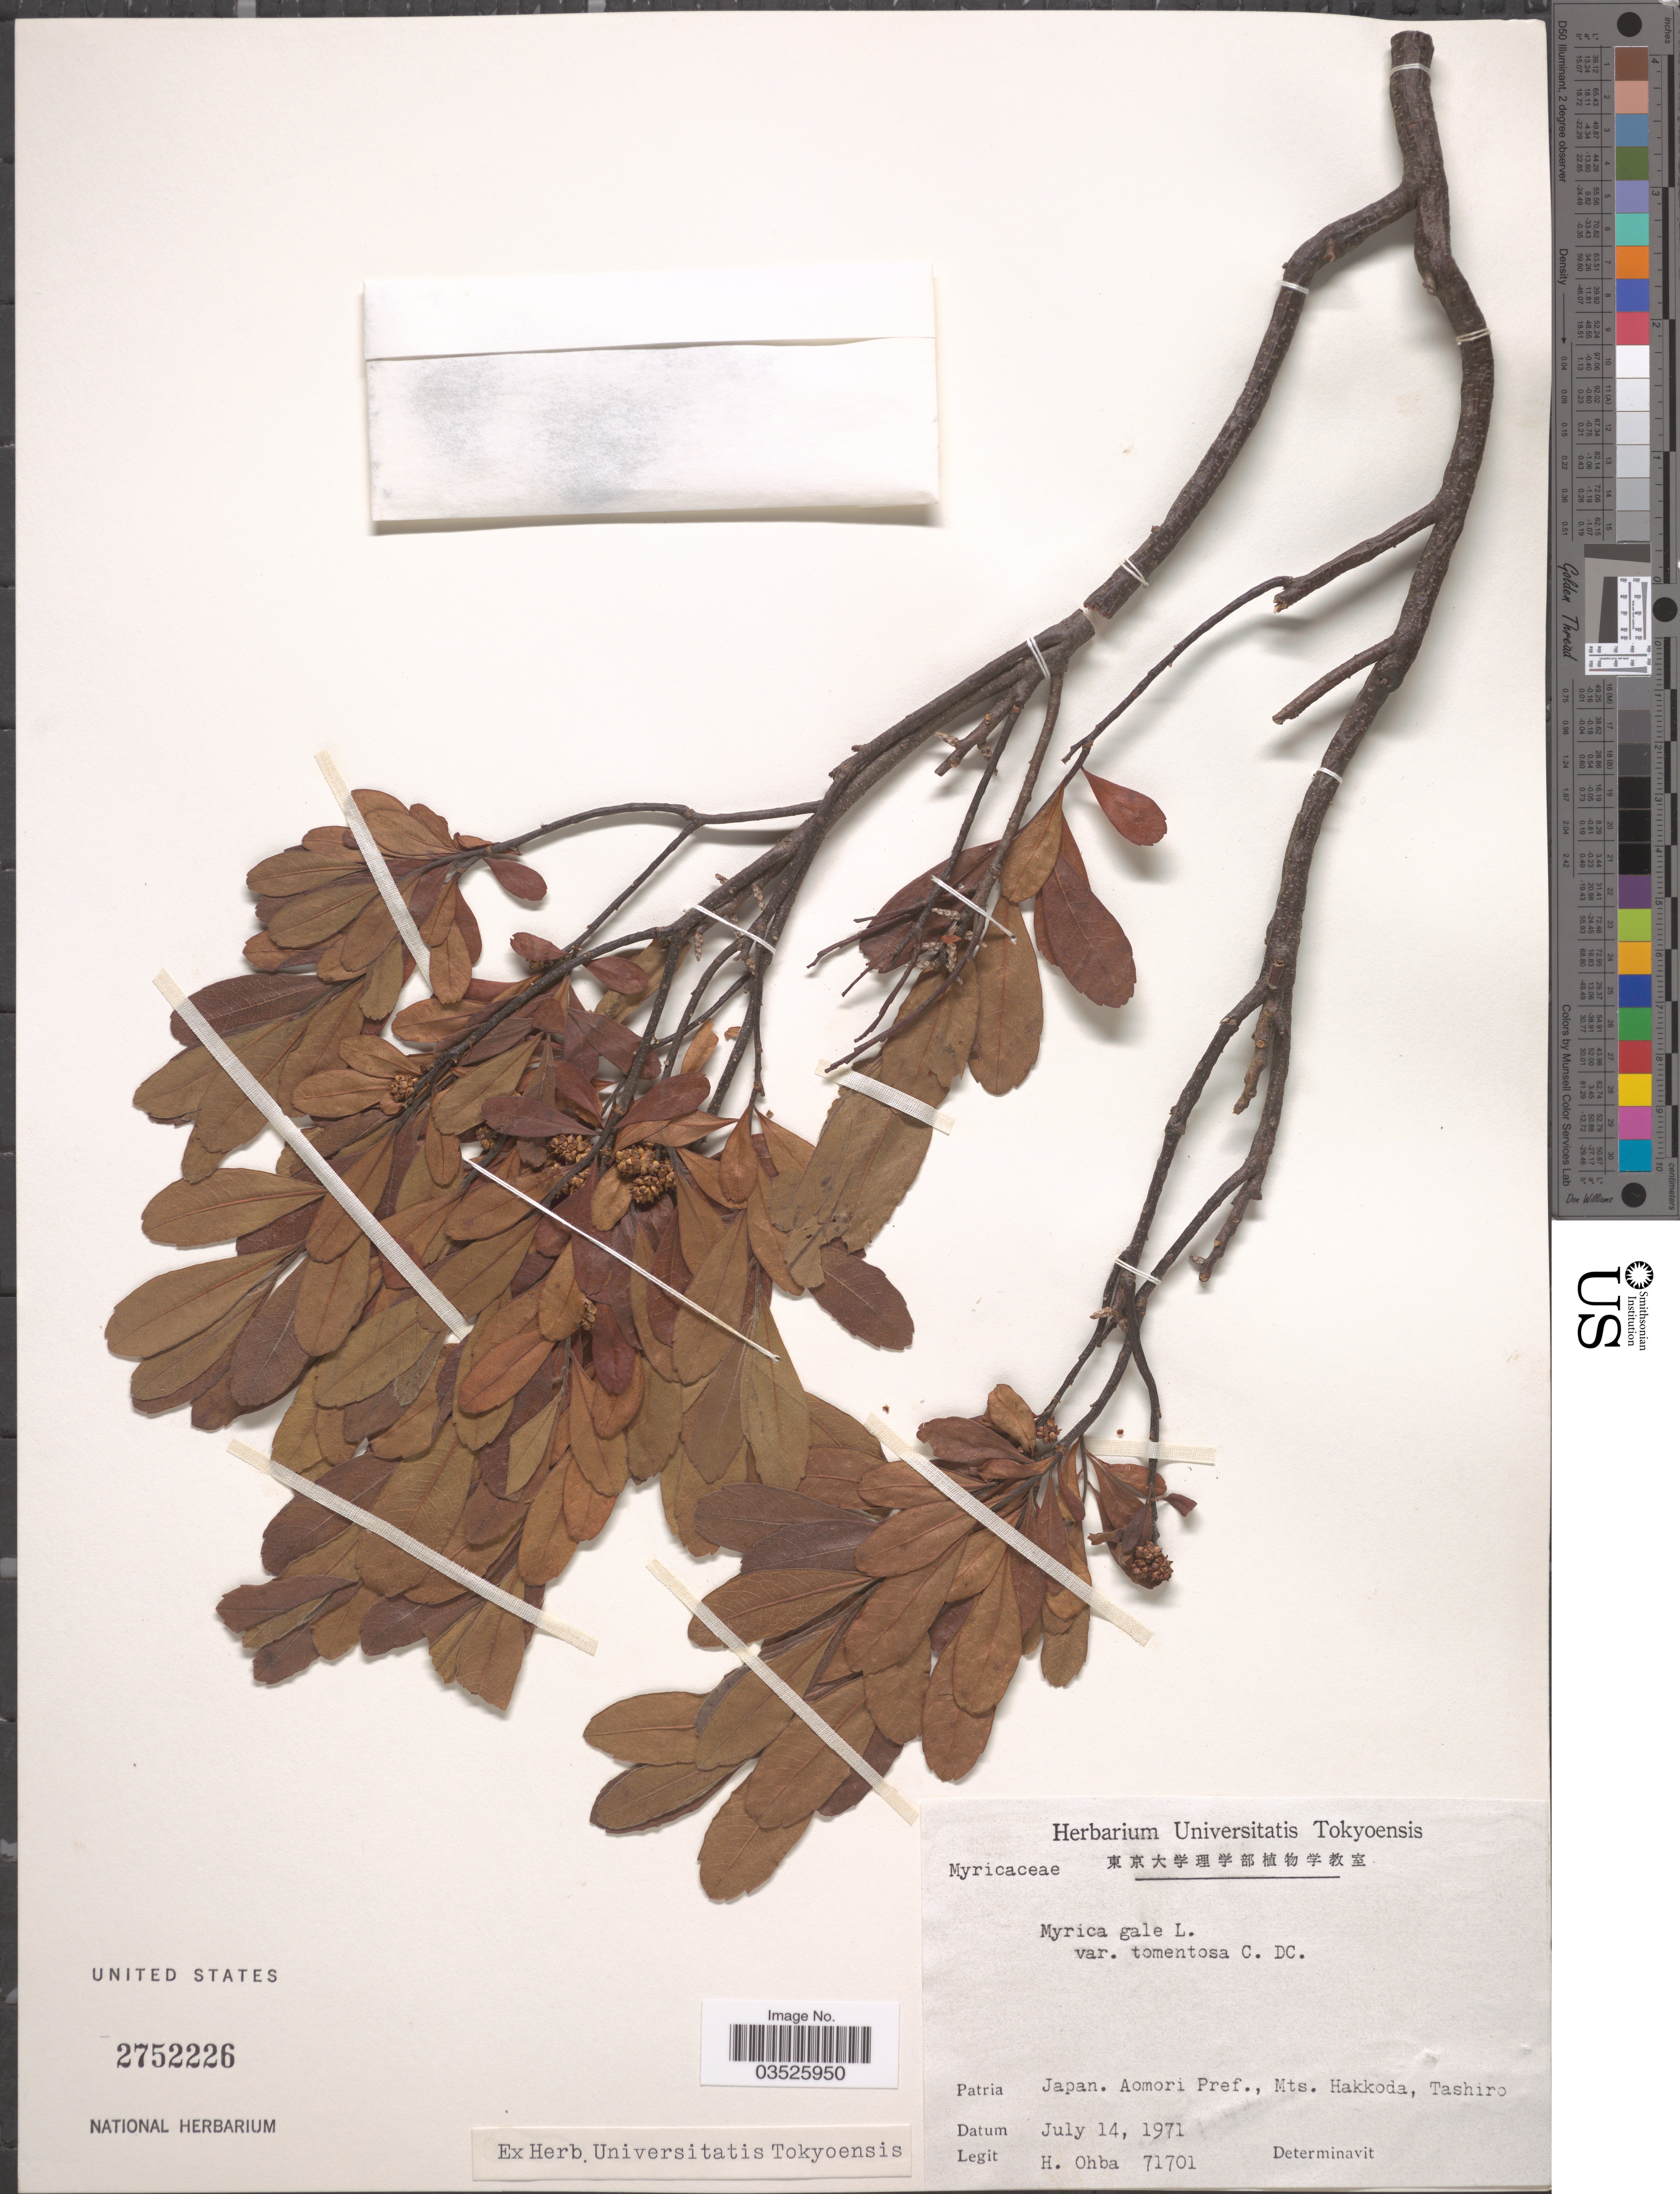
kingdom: Plantae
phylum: Tracheophyta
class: Magnoliopsida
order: Fagales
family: Myricaceae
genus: Myrica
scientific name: Myrica gale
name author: L.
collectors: H. Ohba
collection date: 1971-07-14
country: Japan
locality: Aomori Pref., Mts. Hakkoda, Tashiro.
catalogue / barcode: US 2752226